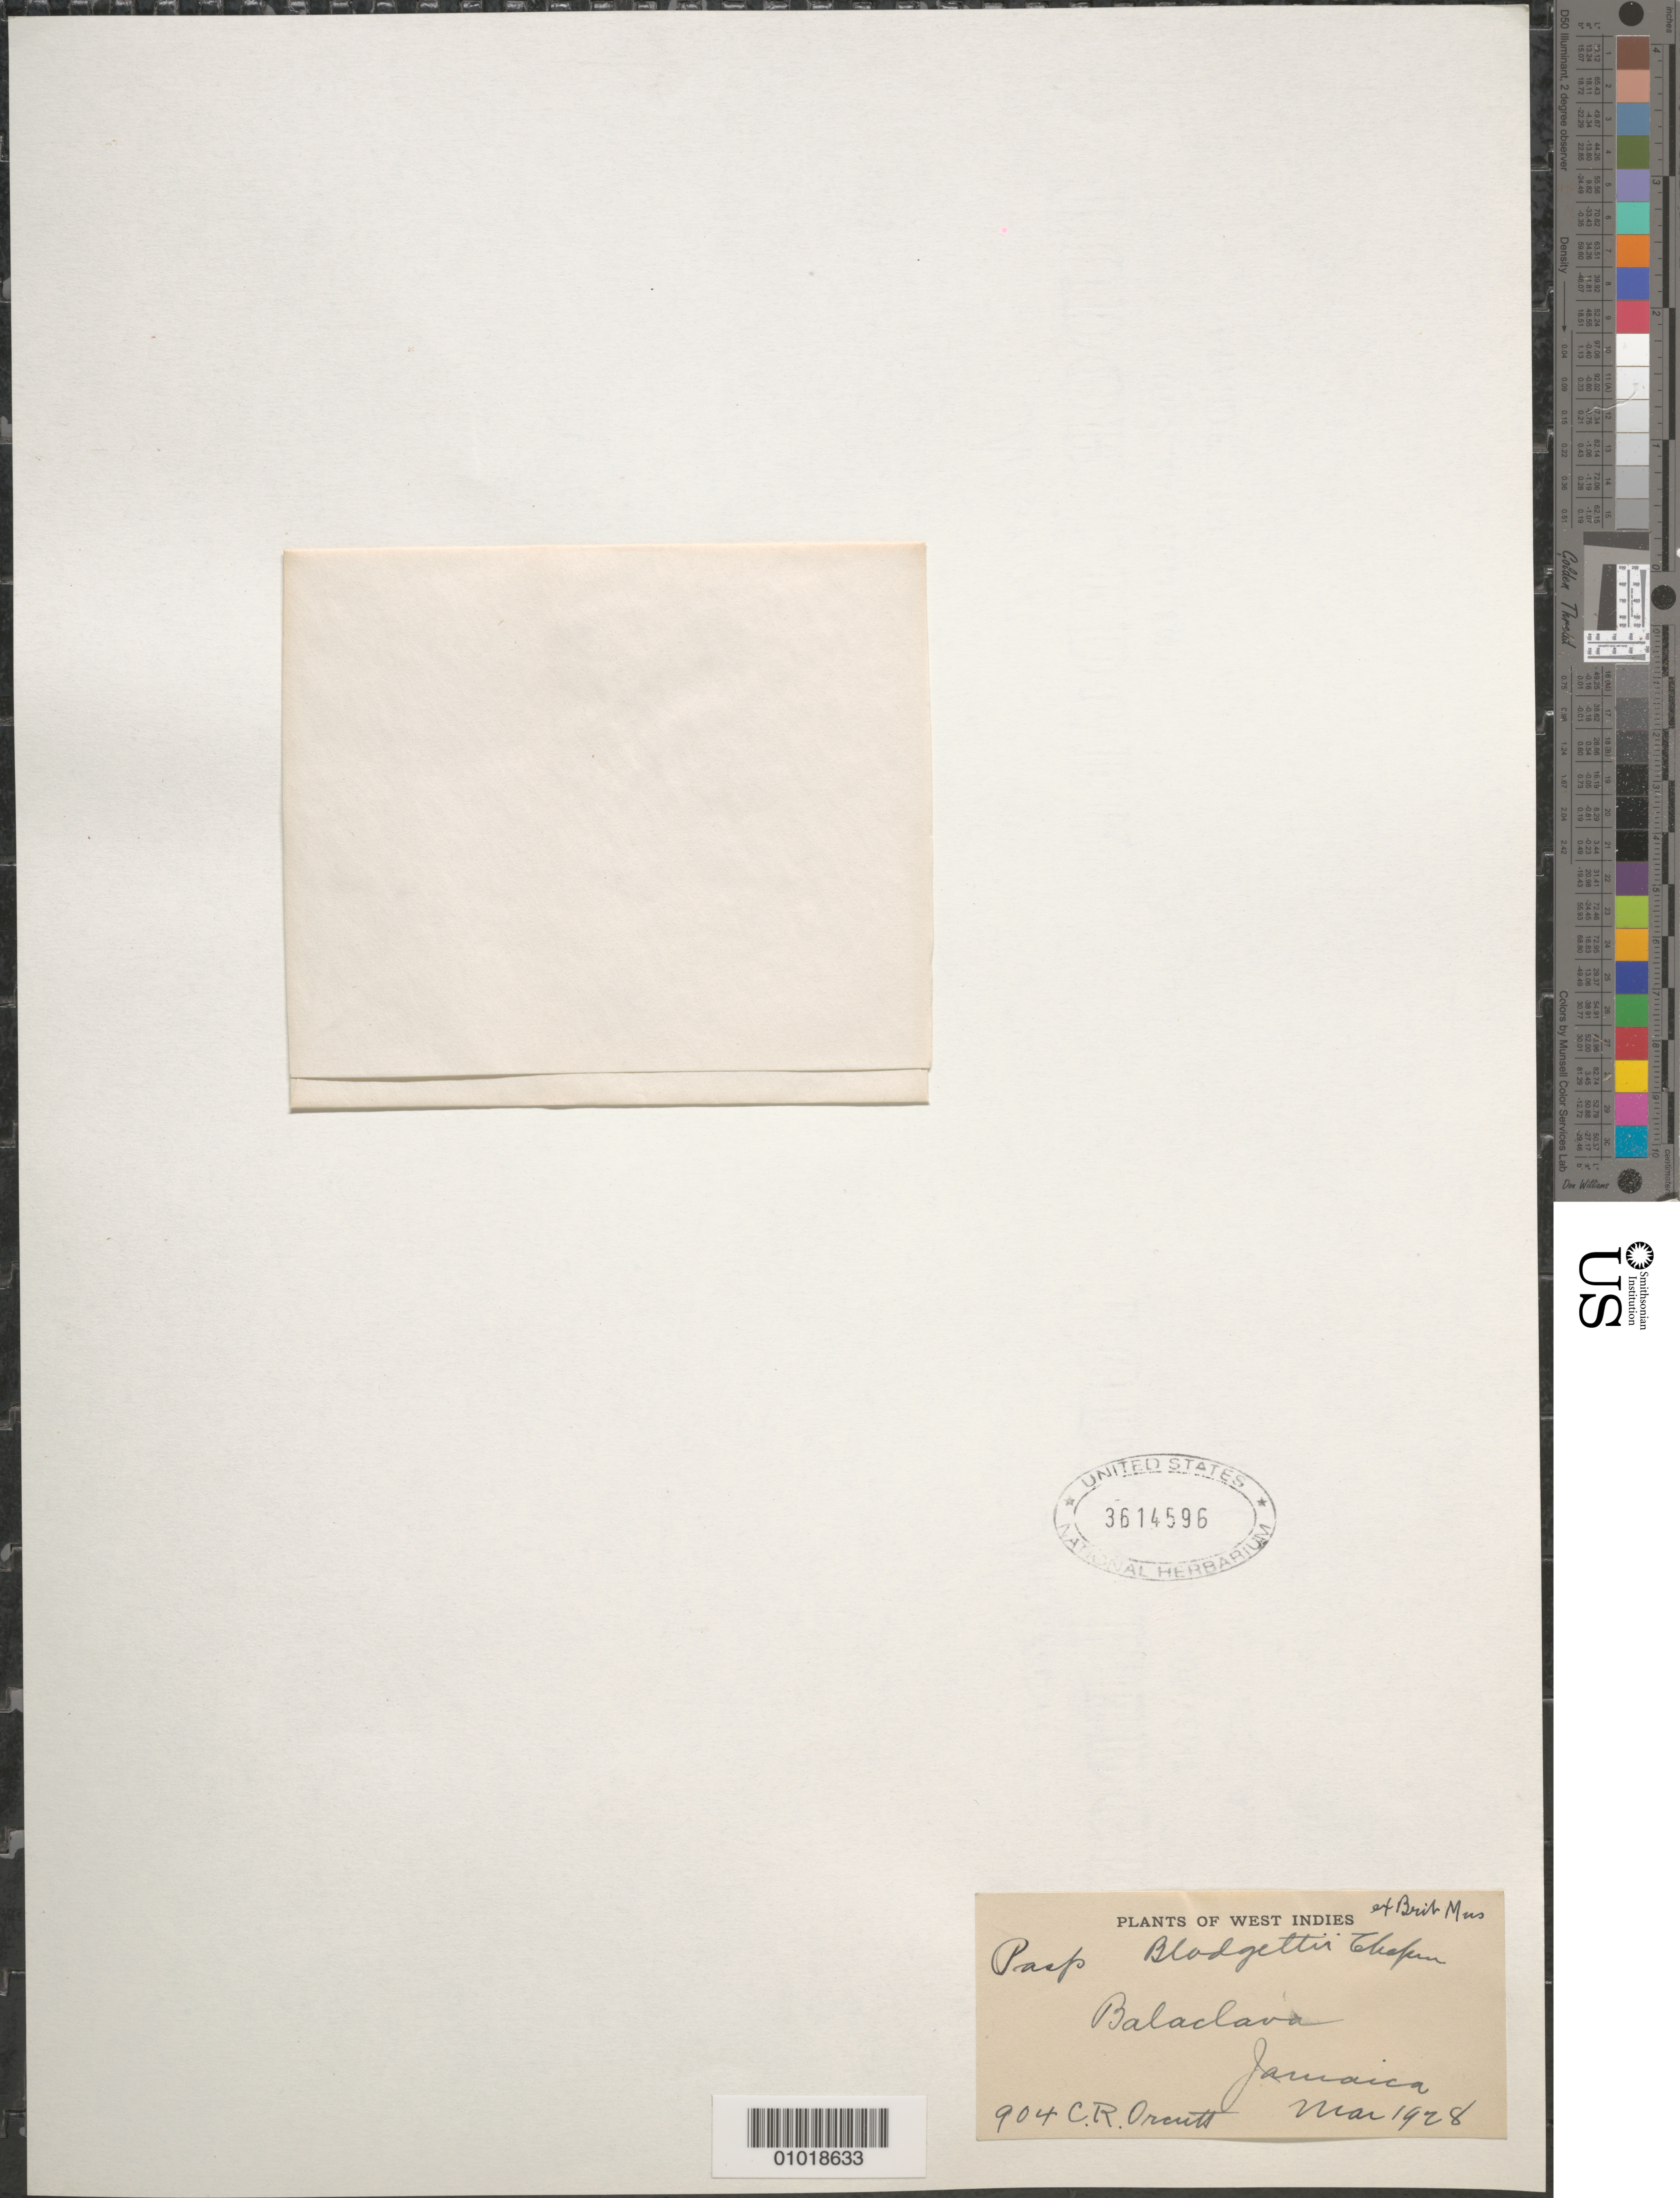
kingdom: Plantae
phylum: Tracheophyta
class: Liliopsida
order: Poales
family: Poaceae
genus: Paspalum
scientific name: Paspalum blodgettii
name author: Chapm.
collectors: C. R. Orcutt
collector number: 904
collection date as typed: May 1928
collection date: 1928-05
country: Jamaica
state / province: Saint Elizabeth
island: Jamaica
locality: Balaclava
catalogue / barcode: US 3614596